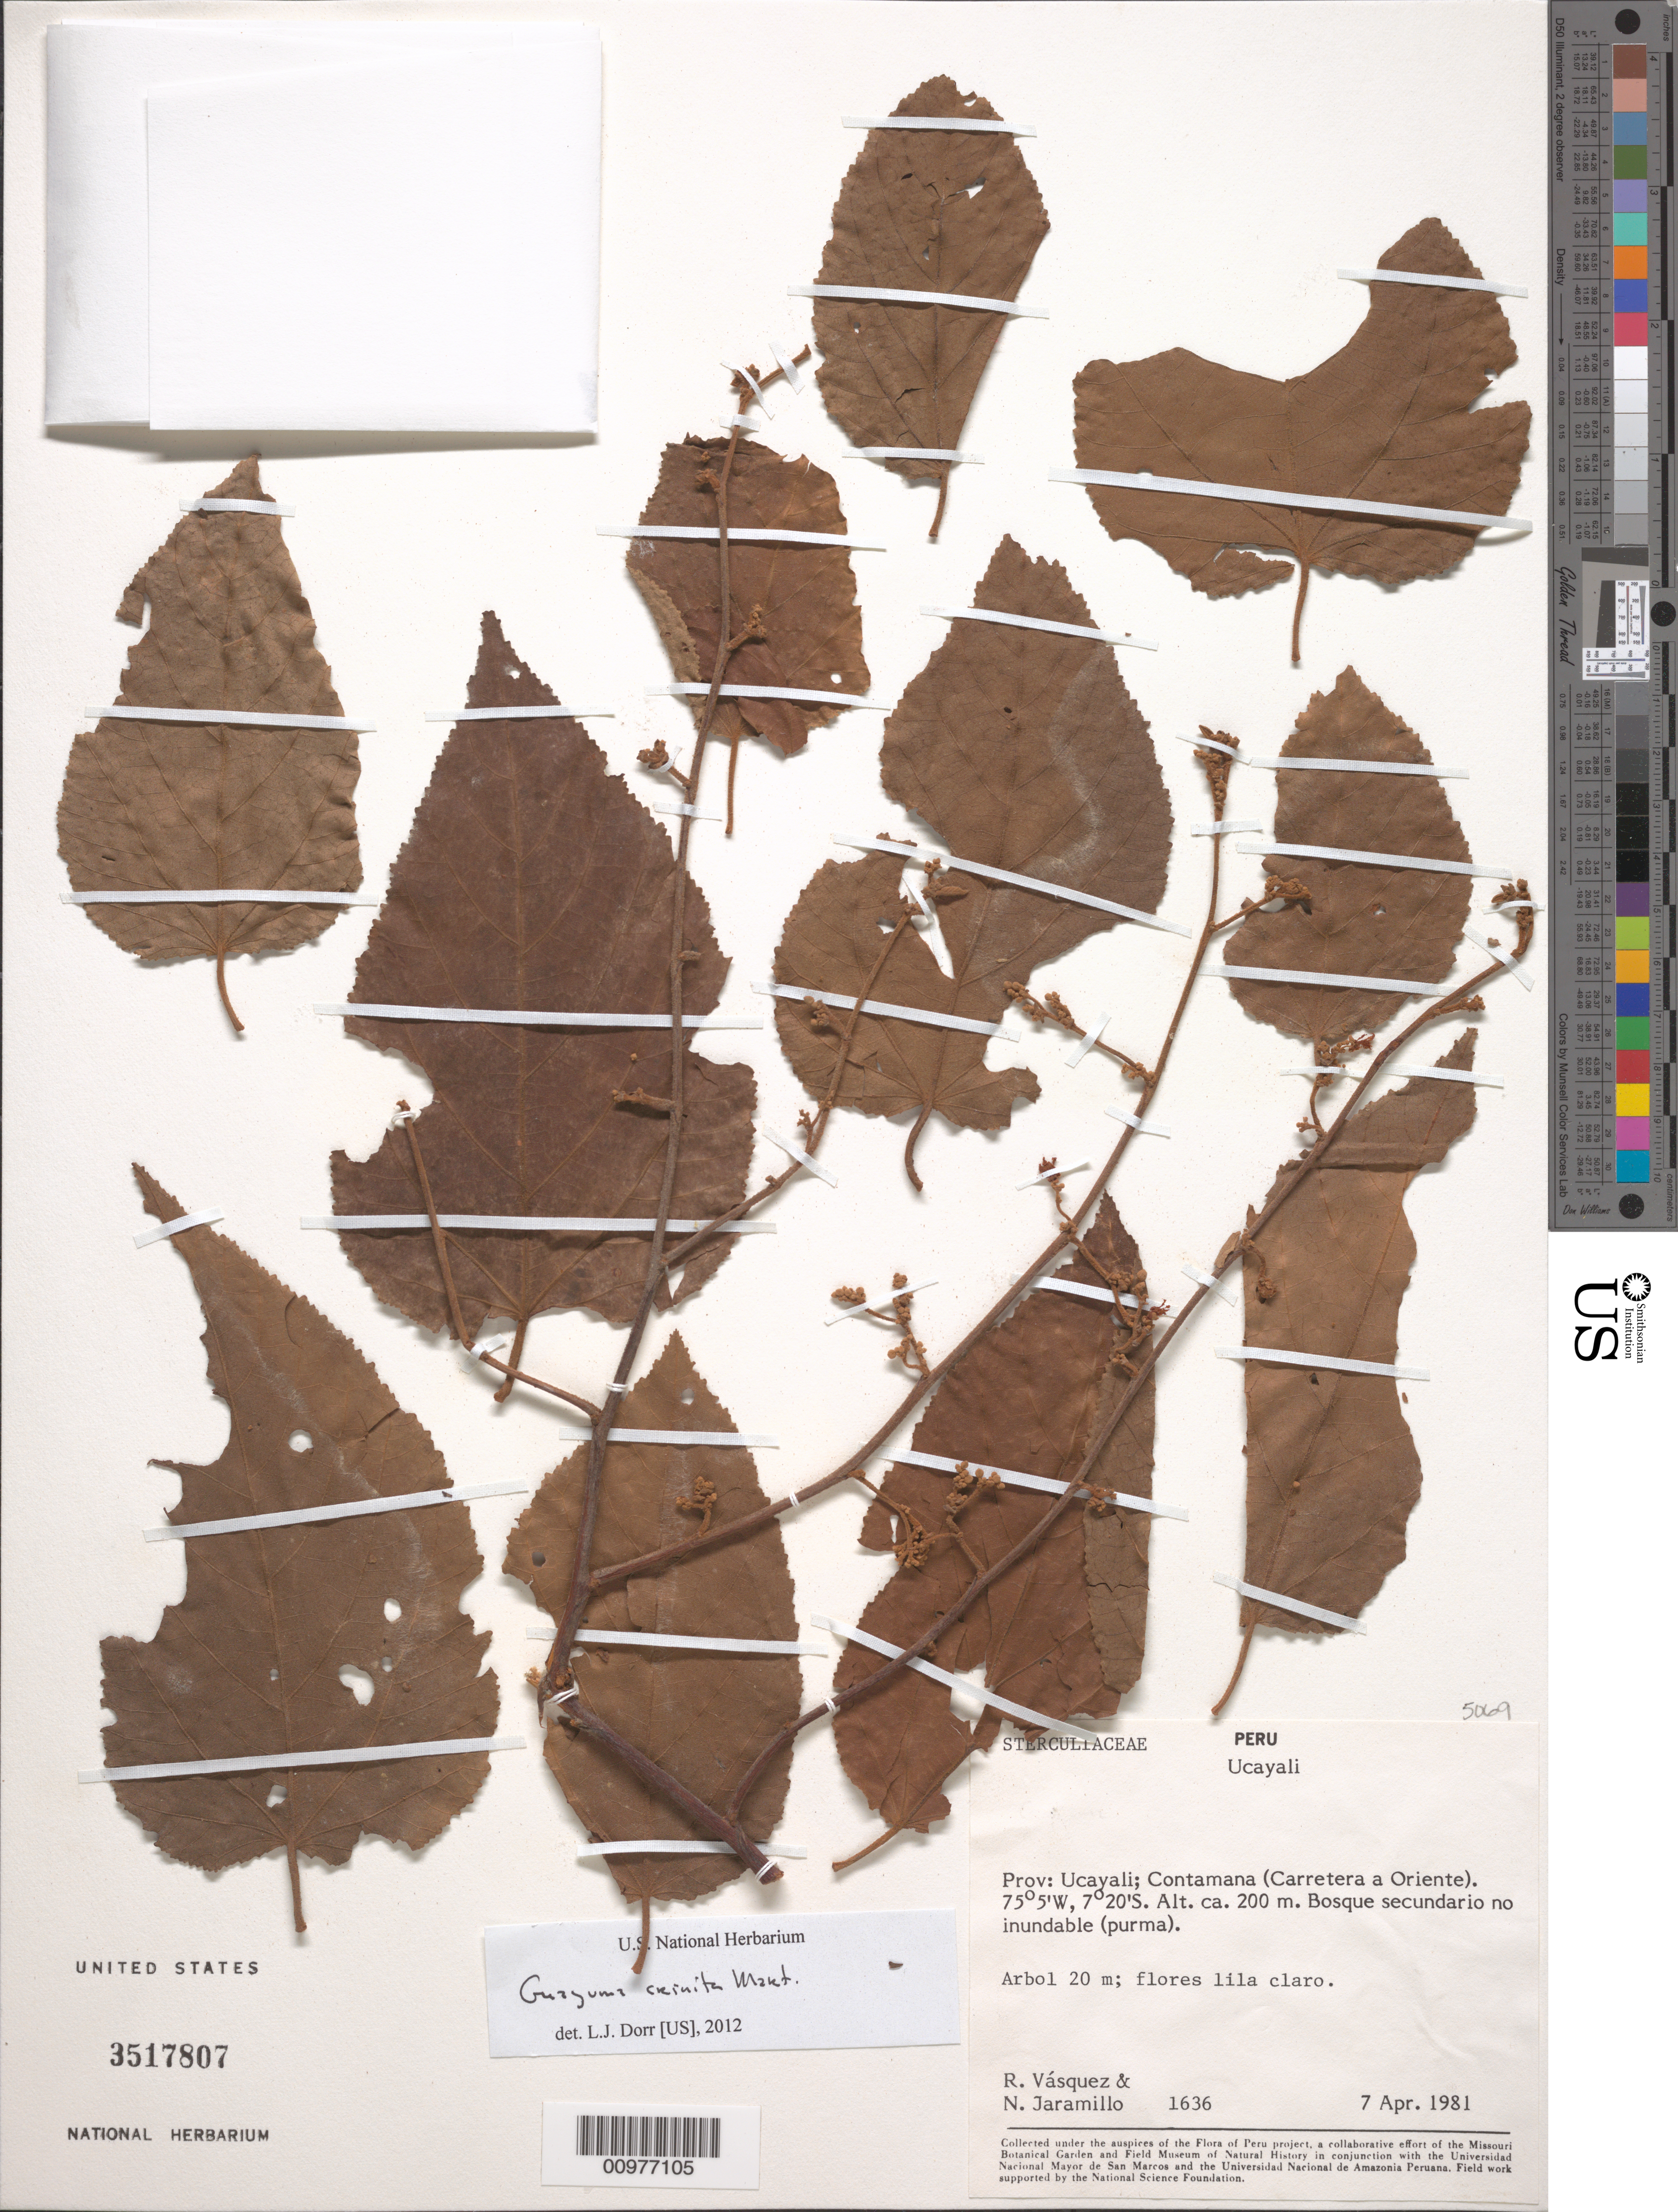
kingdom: Plantae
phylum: Tracheophyta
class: Magnoliopsida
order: Malvales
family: Malvaceae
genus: Guazuma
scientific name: Guazuma crinita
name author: Mart.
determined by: Dorr, L. J., (BOT), Smithsonian Institution - National Museum of Natural History (UNITED STATES)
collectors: R. Vasquez & N. Jaramillo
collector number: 1636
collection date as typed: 07 Apr 1981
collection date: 1981-04-07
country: Peru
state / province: Ucayali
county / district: Coronel Portillo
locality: Contamana (Carretera a Oriente)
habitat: bosque secundario no inundable (purma)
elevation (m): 200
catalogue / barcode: US 3517808